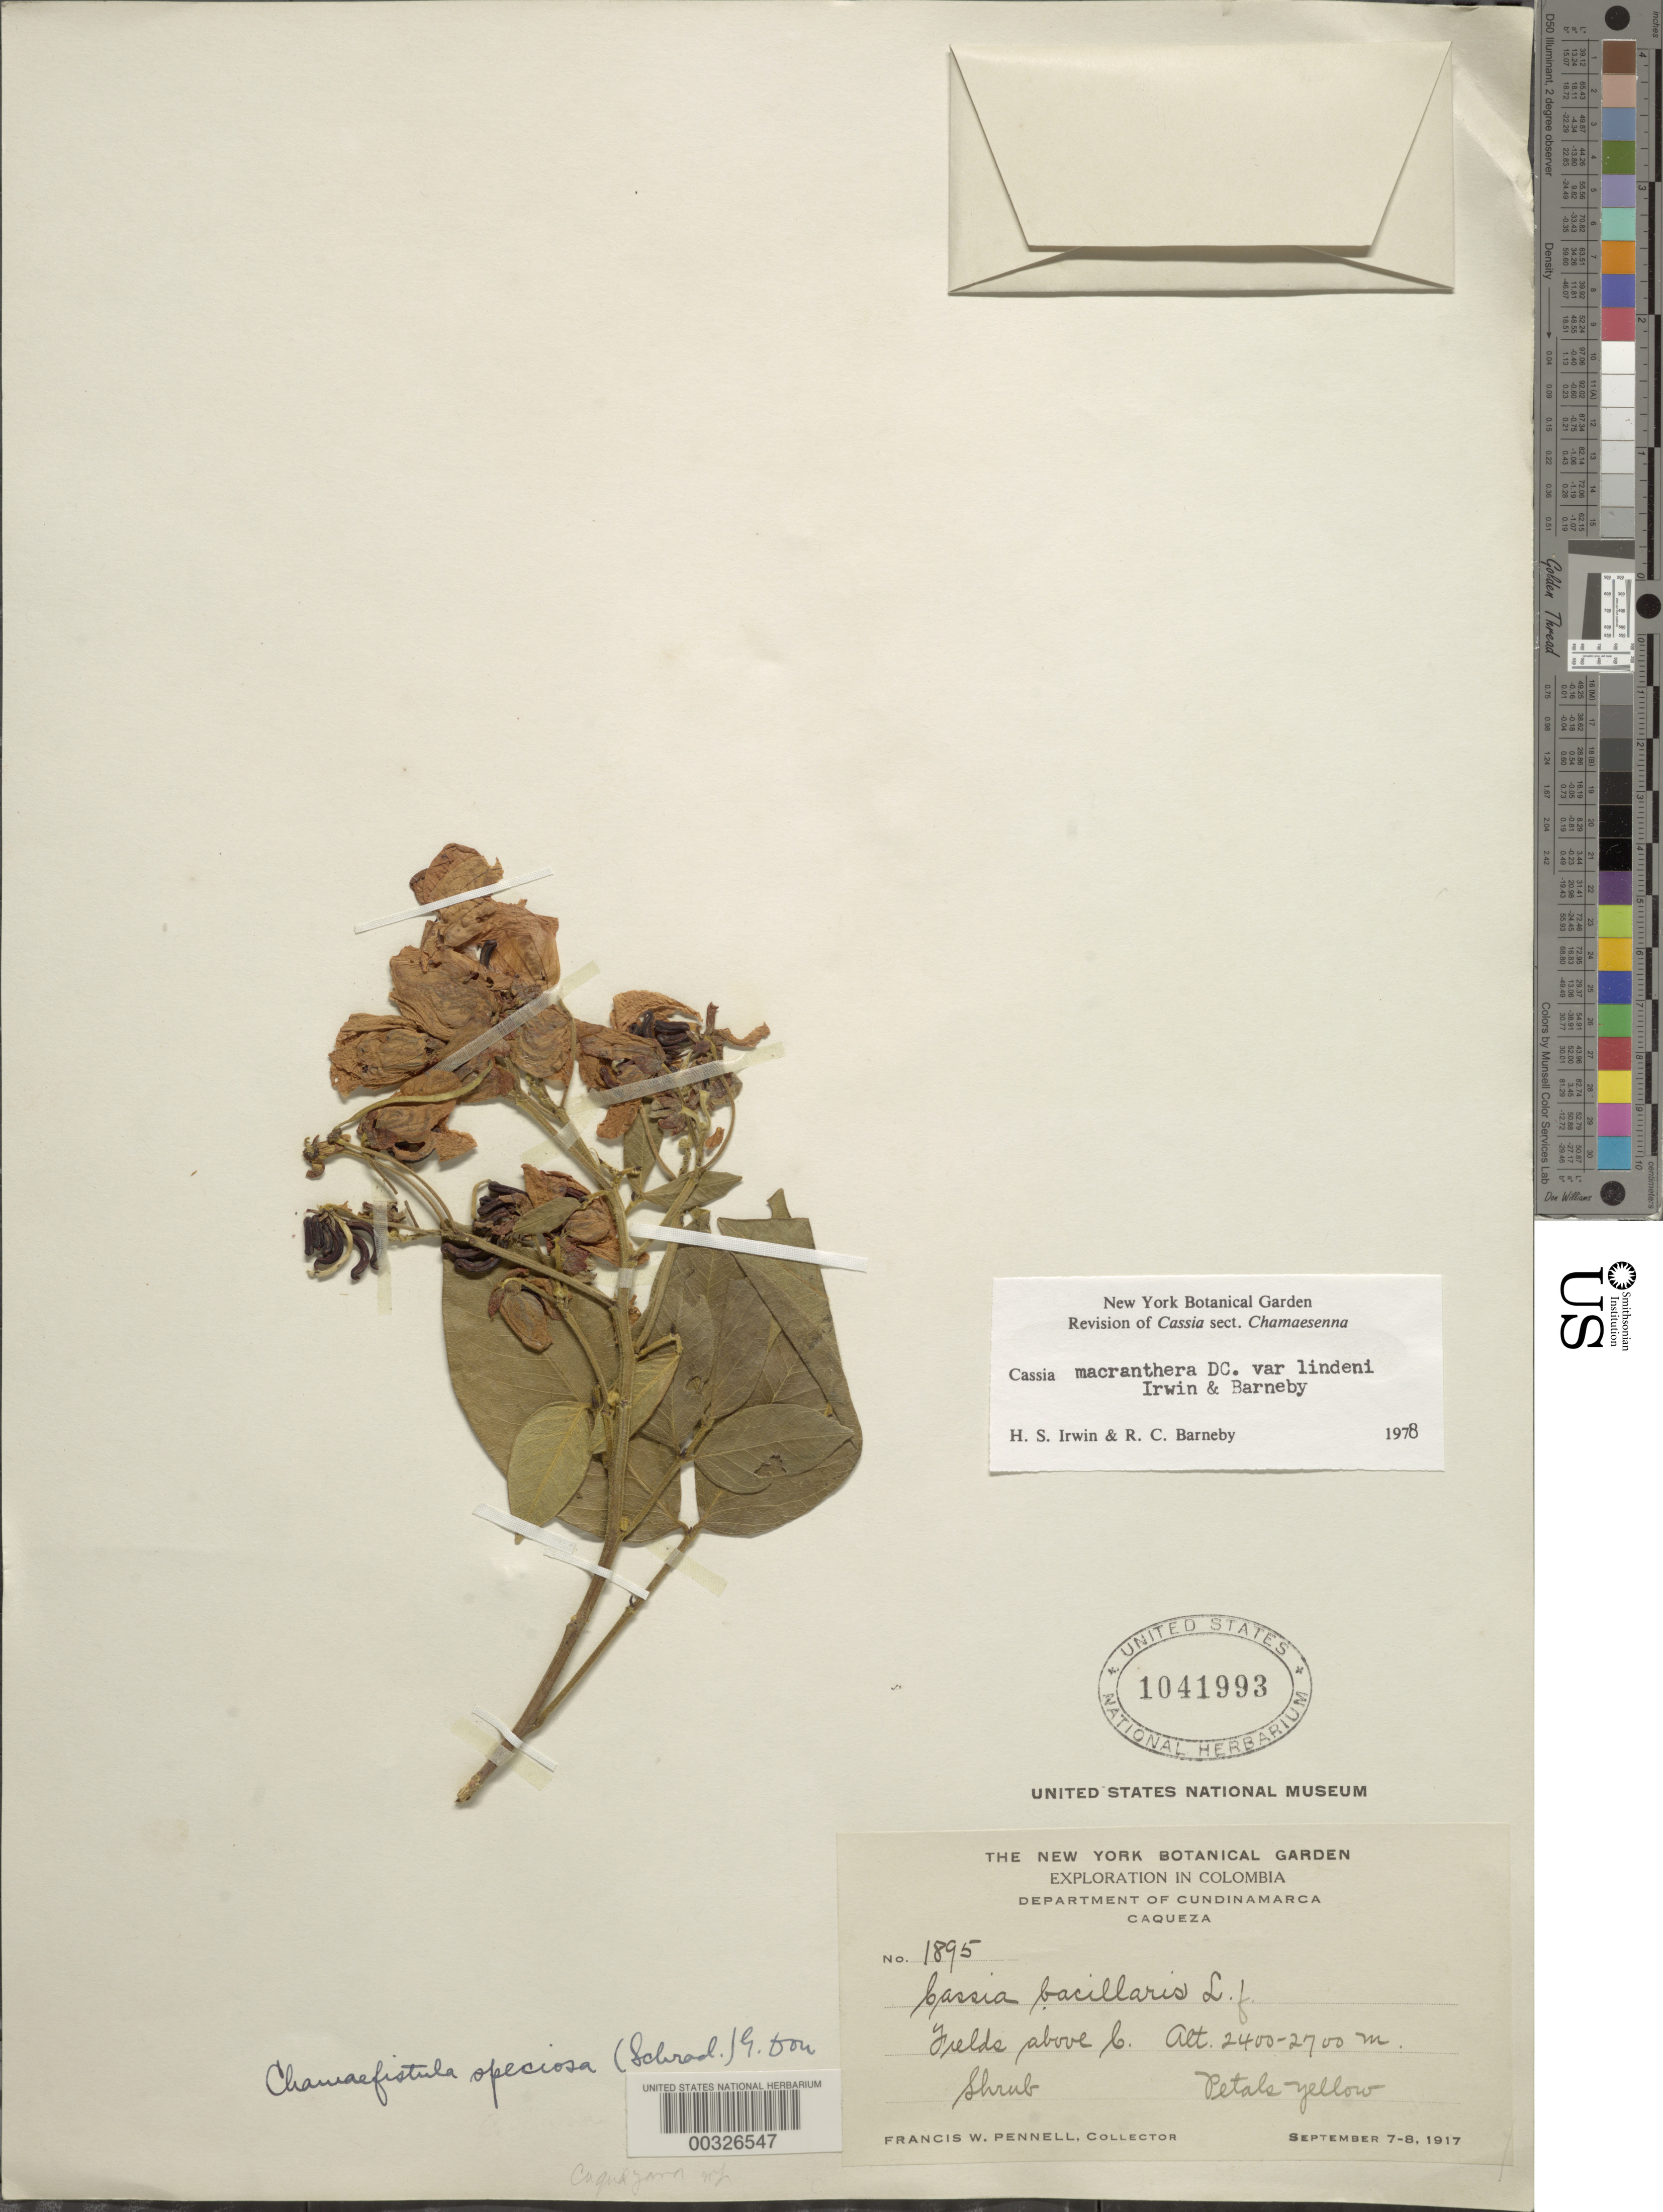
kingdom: Plantae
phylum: Tracheophyta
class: Magnoliopsida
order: Fabales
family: Fabaceae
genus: Senna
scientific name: Senna macranthera var. lindeni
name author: H.S. Irwin & Barneby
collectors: F. W. Pennell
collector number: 1895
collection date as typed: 07 Sep 1917 to 08 Sep 1917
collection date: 1917-09-07/1917-09-08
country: Colombia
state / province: Cundinamarca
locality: Above Caqueza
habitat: Fields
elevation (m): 2400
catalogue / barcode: US 1041993